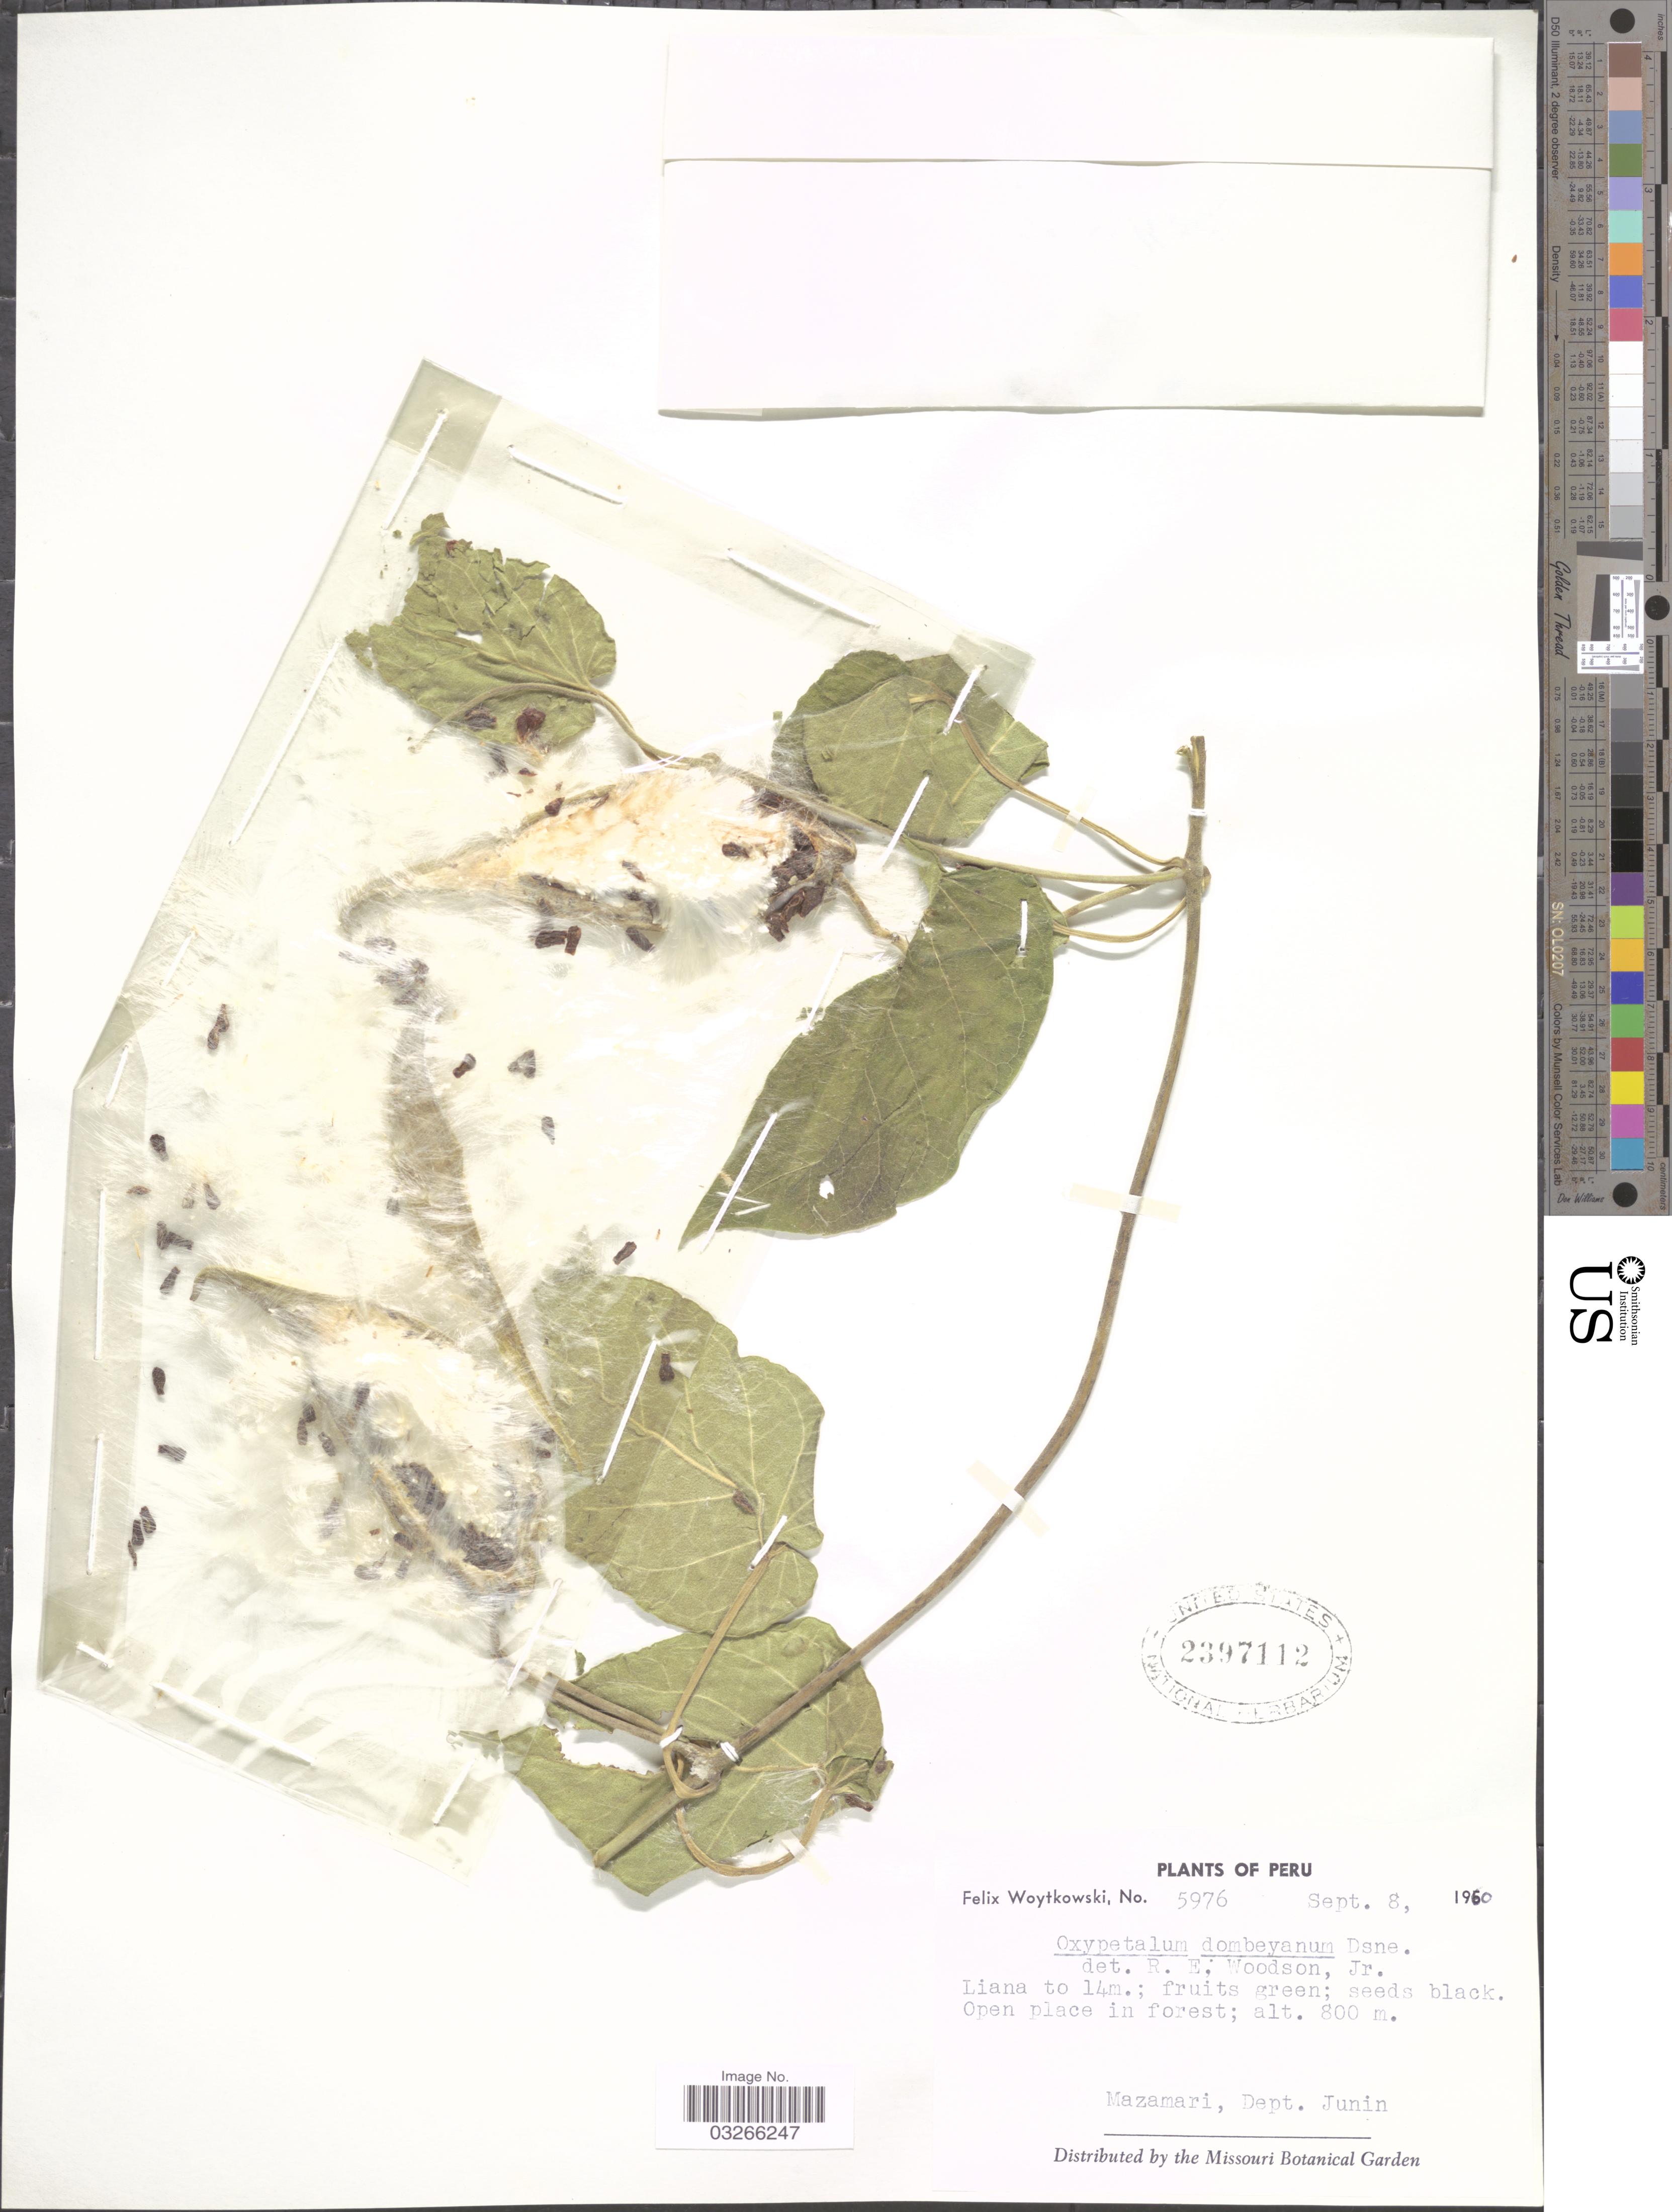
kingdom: Plantae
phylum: Tracheophyta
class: Magnoliopsida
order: Gentianales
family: Apocynaceae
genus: Oxypetalum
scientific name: Oxypetalum dombeyanum Decne.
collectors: F. Woytkowski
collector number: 5976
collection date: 1960-09-08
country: Peru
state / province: Junín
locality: Mazamari, Dept. Junin.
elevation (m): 800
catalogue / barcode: US 2397112